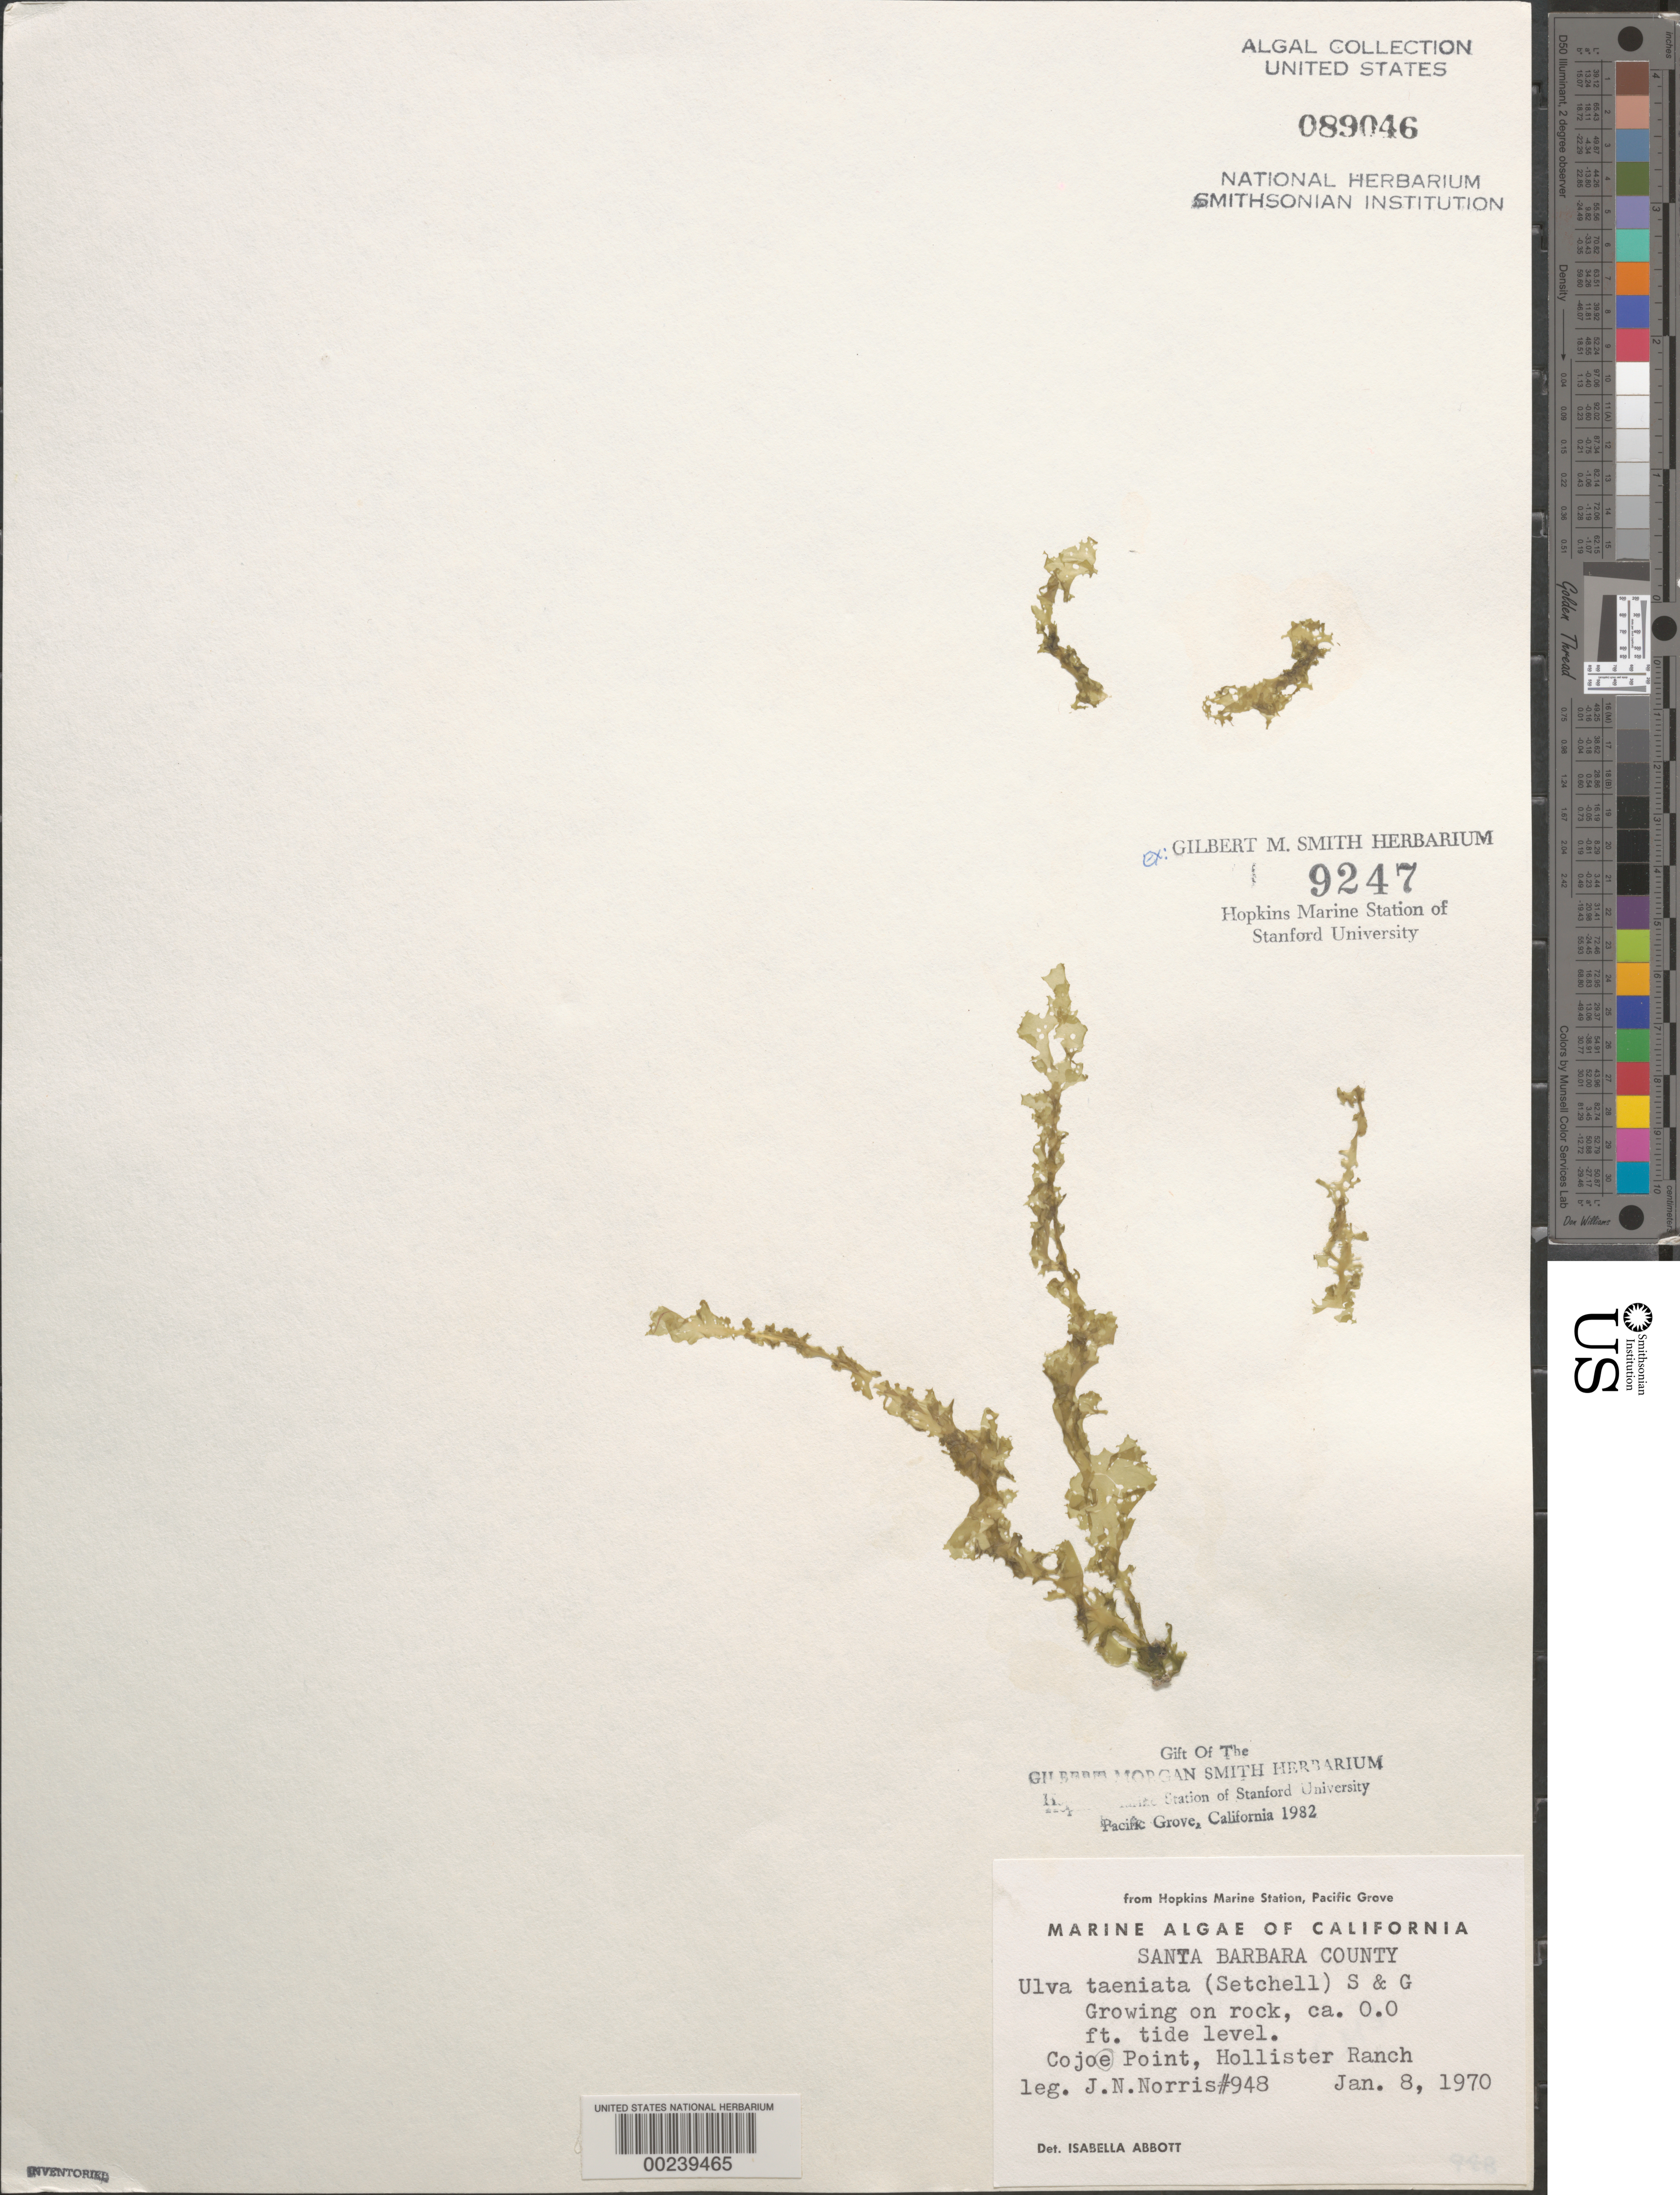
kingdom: Plantae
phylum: Chlorophyta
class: Ulvophyceae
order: Ulvales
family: Ulvaceae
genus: Ulva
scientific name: Ulva taeniata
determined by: Norris, James N.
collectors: J. N. Norris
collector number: JN-557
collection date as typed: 12 Aug 1969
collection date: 1969-08-12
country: United States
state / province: California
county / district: Monterey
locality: Asilomar Point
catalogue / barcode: US 89609-2